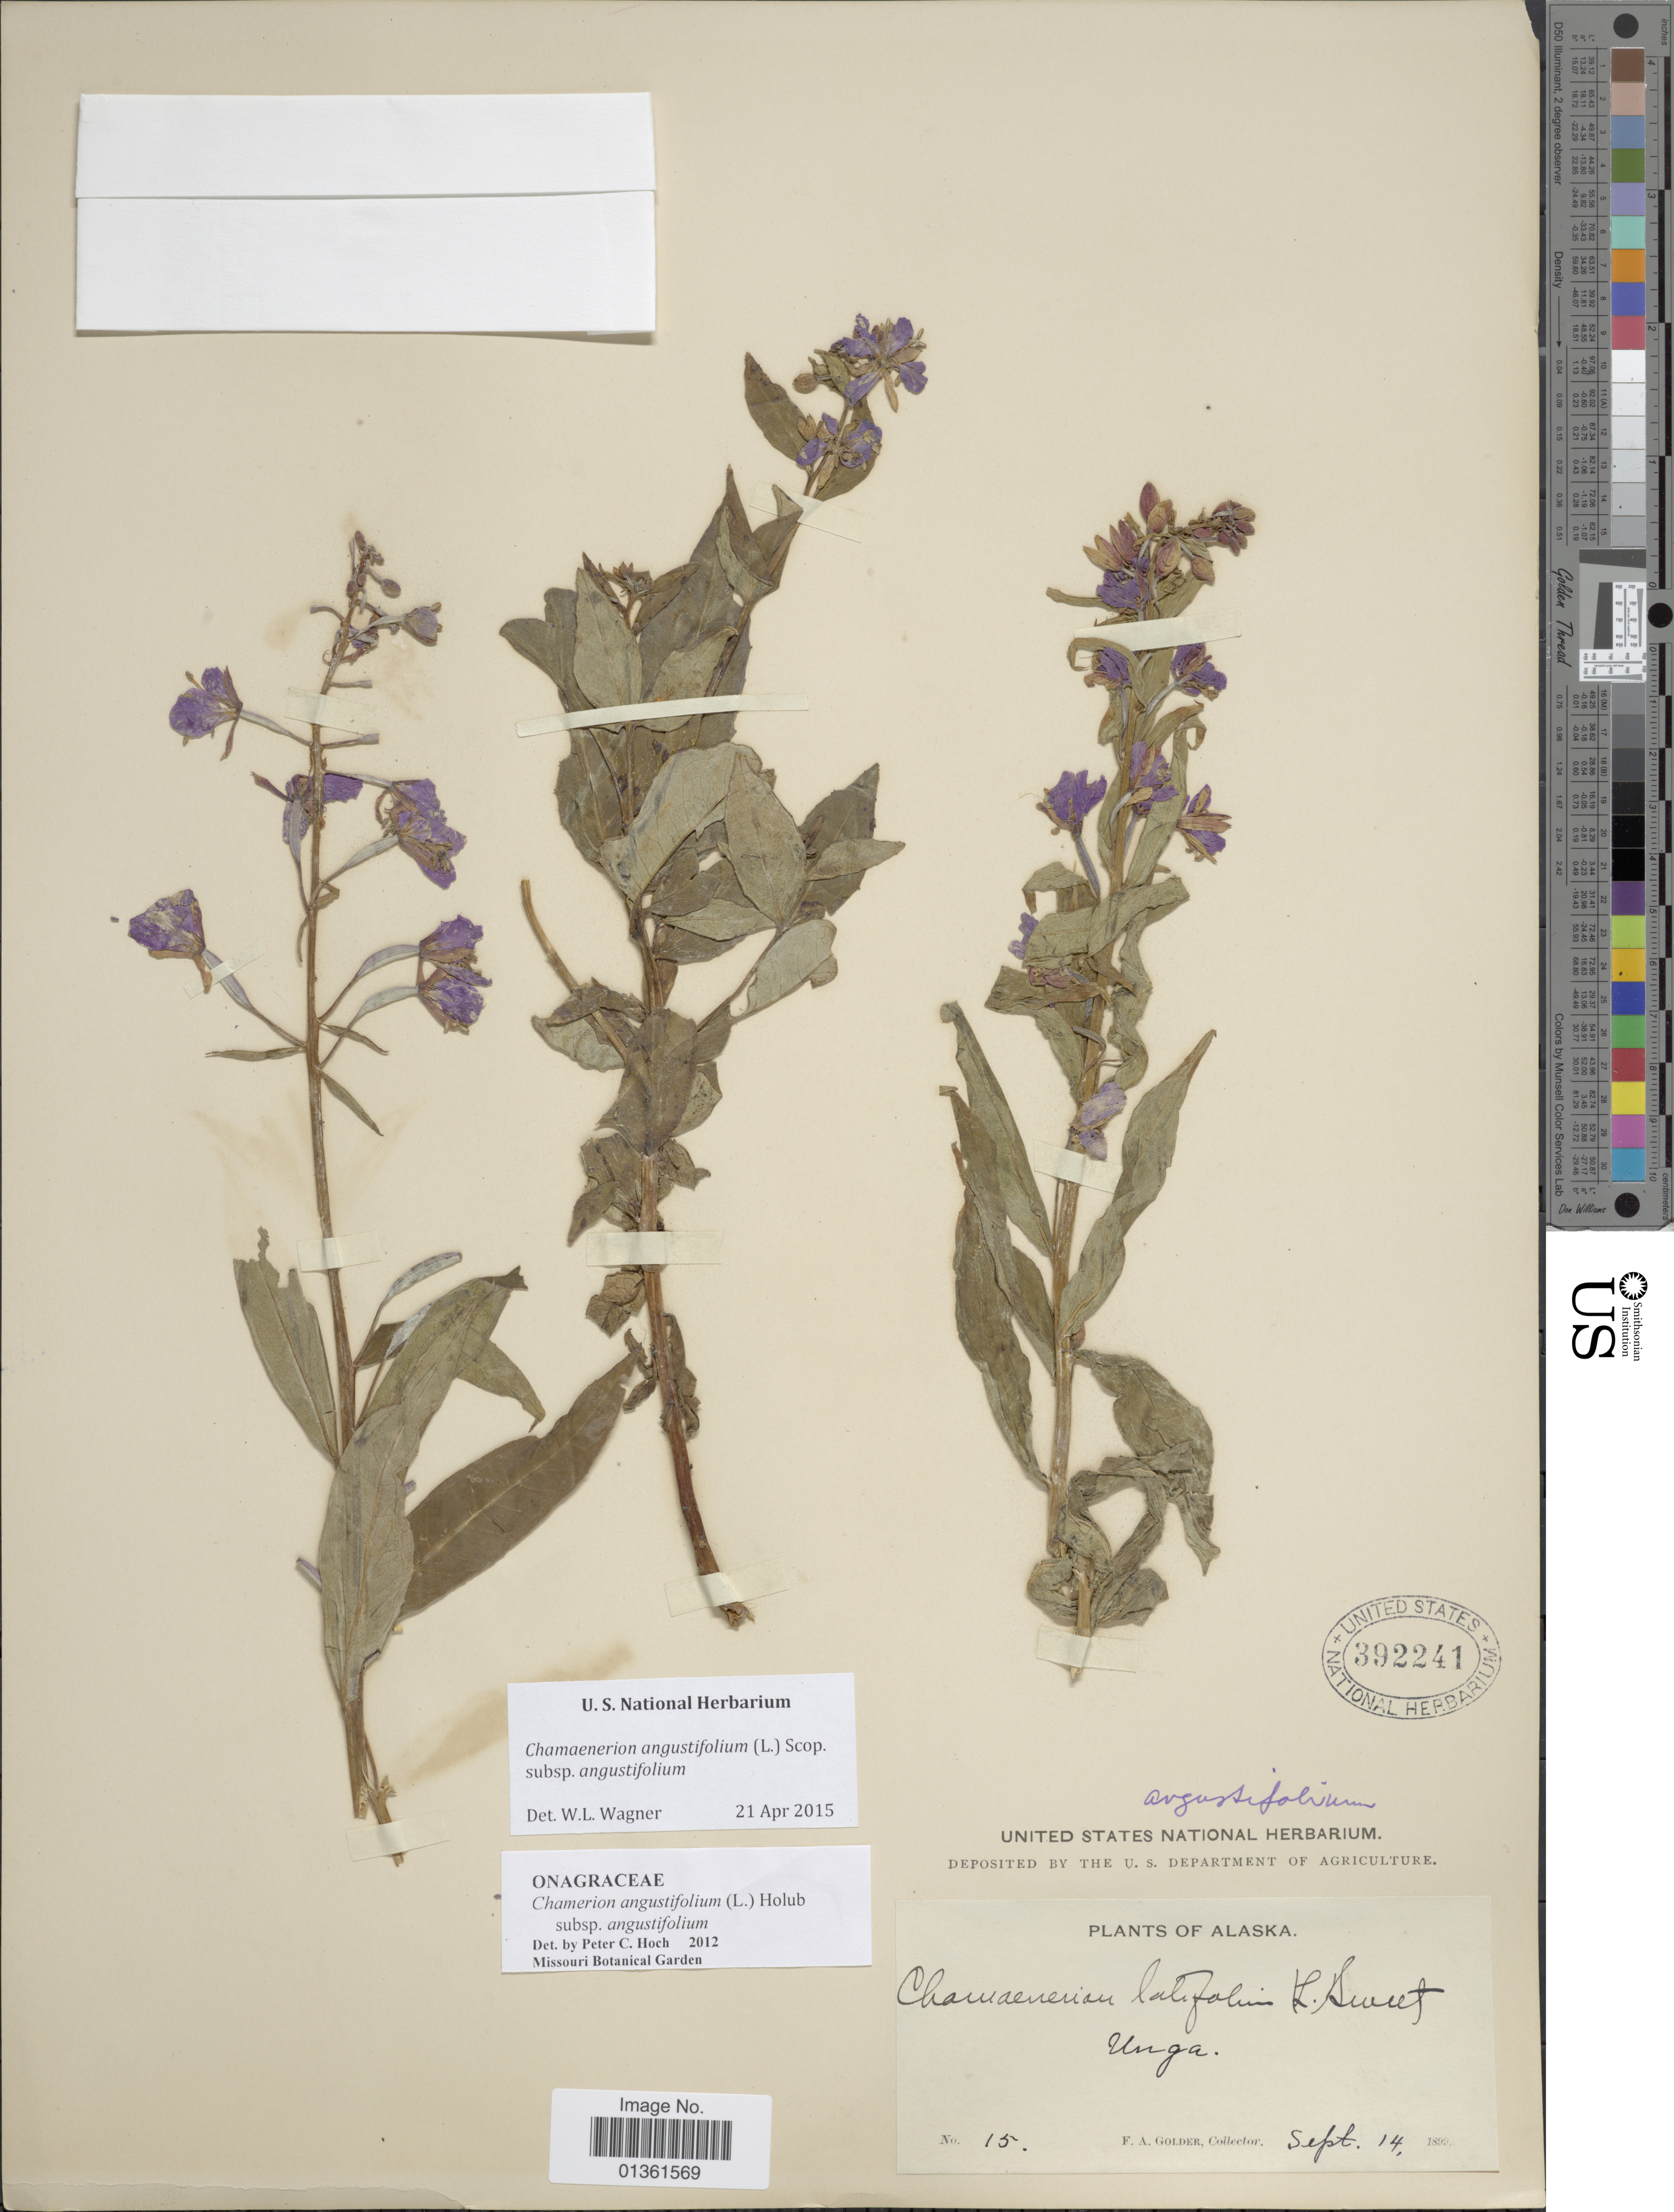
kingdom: Plantae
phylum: Tracheophyta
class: Magnoliopsida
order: Myrtales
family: Onagraceae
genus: Chamaenerion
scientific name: Chamaenerion angustifolium subsp. angustifolium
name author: (L.) Scop.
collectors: F. Golder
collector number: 15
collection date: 1899-09-14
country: United States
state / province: Alaska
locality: Unga.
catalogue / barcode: US 392241